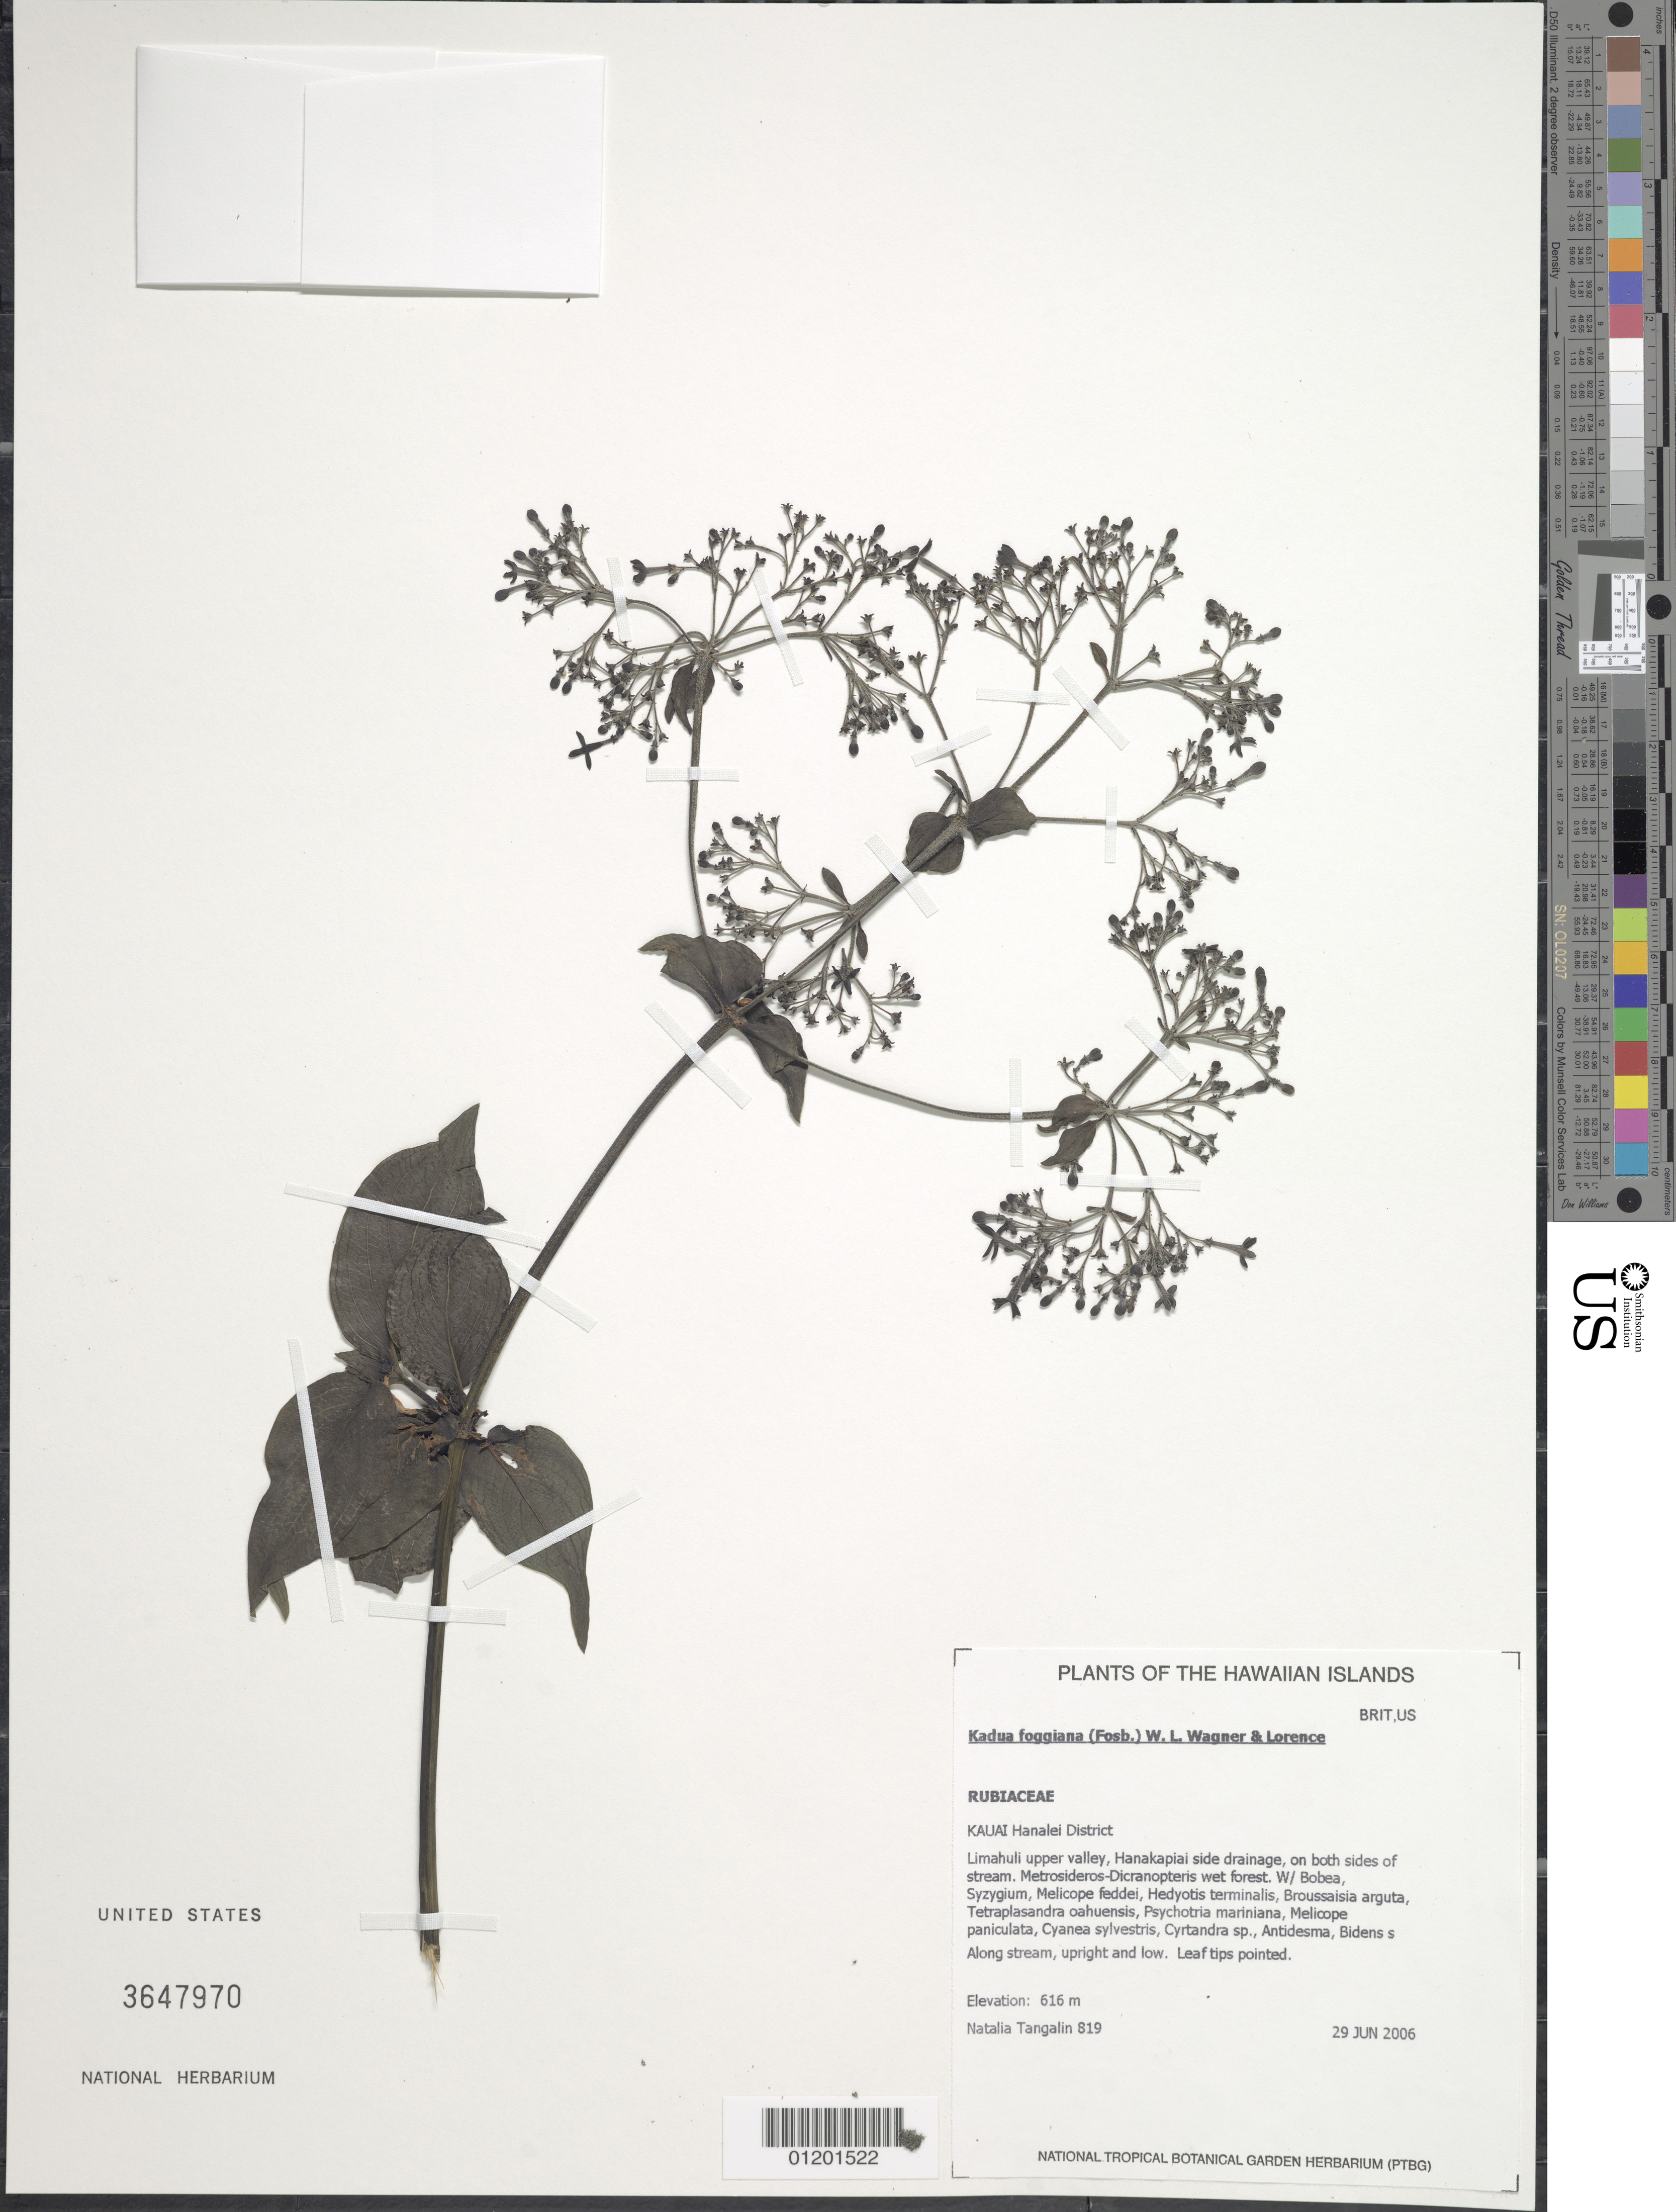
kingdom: Plantae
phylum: Tracheophyta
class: Magnoliopsida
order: Gentianales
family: Rubiaceae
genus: Kadua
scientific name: Kadua foggiana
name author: (Fosberg) W.L. Wagner & Lorence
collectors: N. Tangalin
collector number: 819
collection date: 2006-06-29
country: United States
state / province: Hawaii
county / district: Kauai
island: Kaua'i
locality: Hanalei District, Limahuli Upper Valley, Hanakapiai side drainage, on both sides of stream.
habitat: Wet forest.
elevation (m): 616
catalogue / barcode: US 3647970